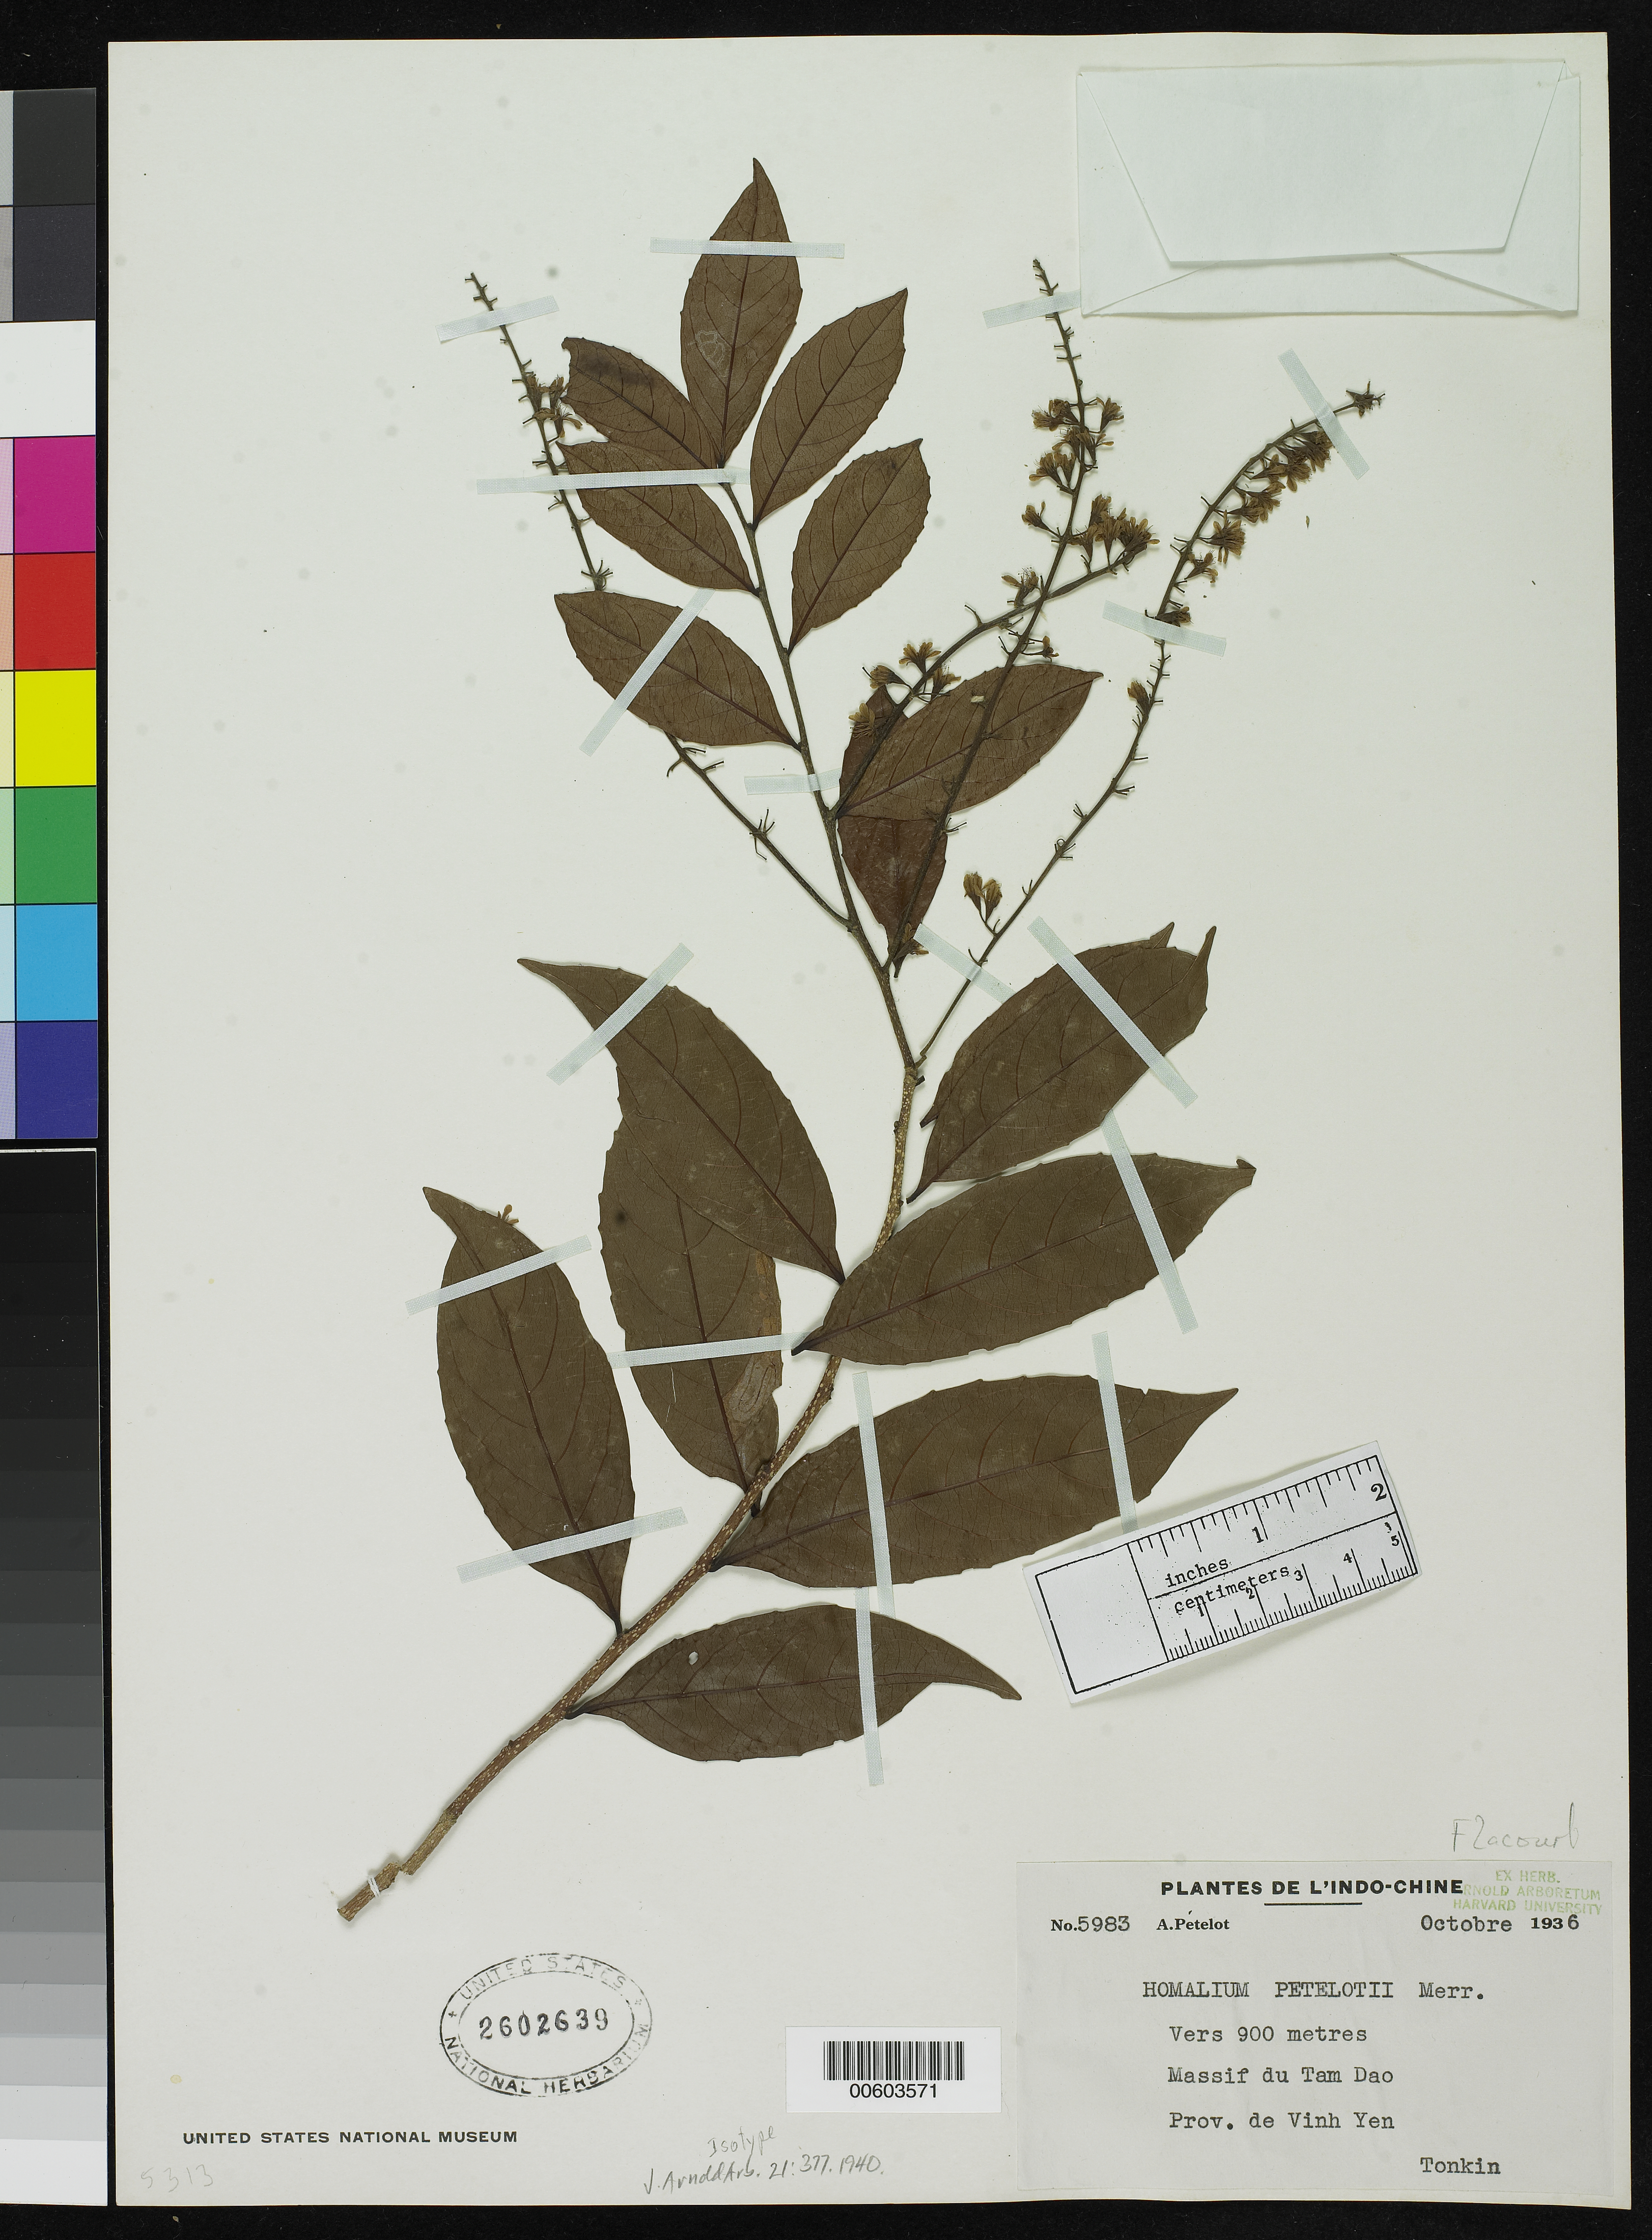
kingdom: Plantae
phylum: Tracheophyta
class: Magnoliopsida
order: Malpighiales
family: Salicaceae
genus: Homalium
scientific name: Homalium petelotii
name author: Merr.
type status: Isotype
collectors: A. Petelot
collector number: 5983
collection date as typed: Oct 1936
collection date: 1936-10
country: Vietnam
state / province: Vinh Phuc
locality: Vinh Yen, Massif du Tam Dao.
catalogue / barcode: US 2602639